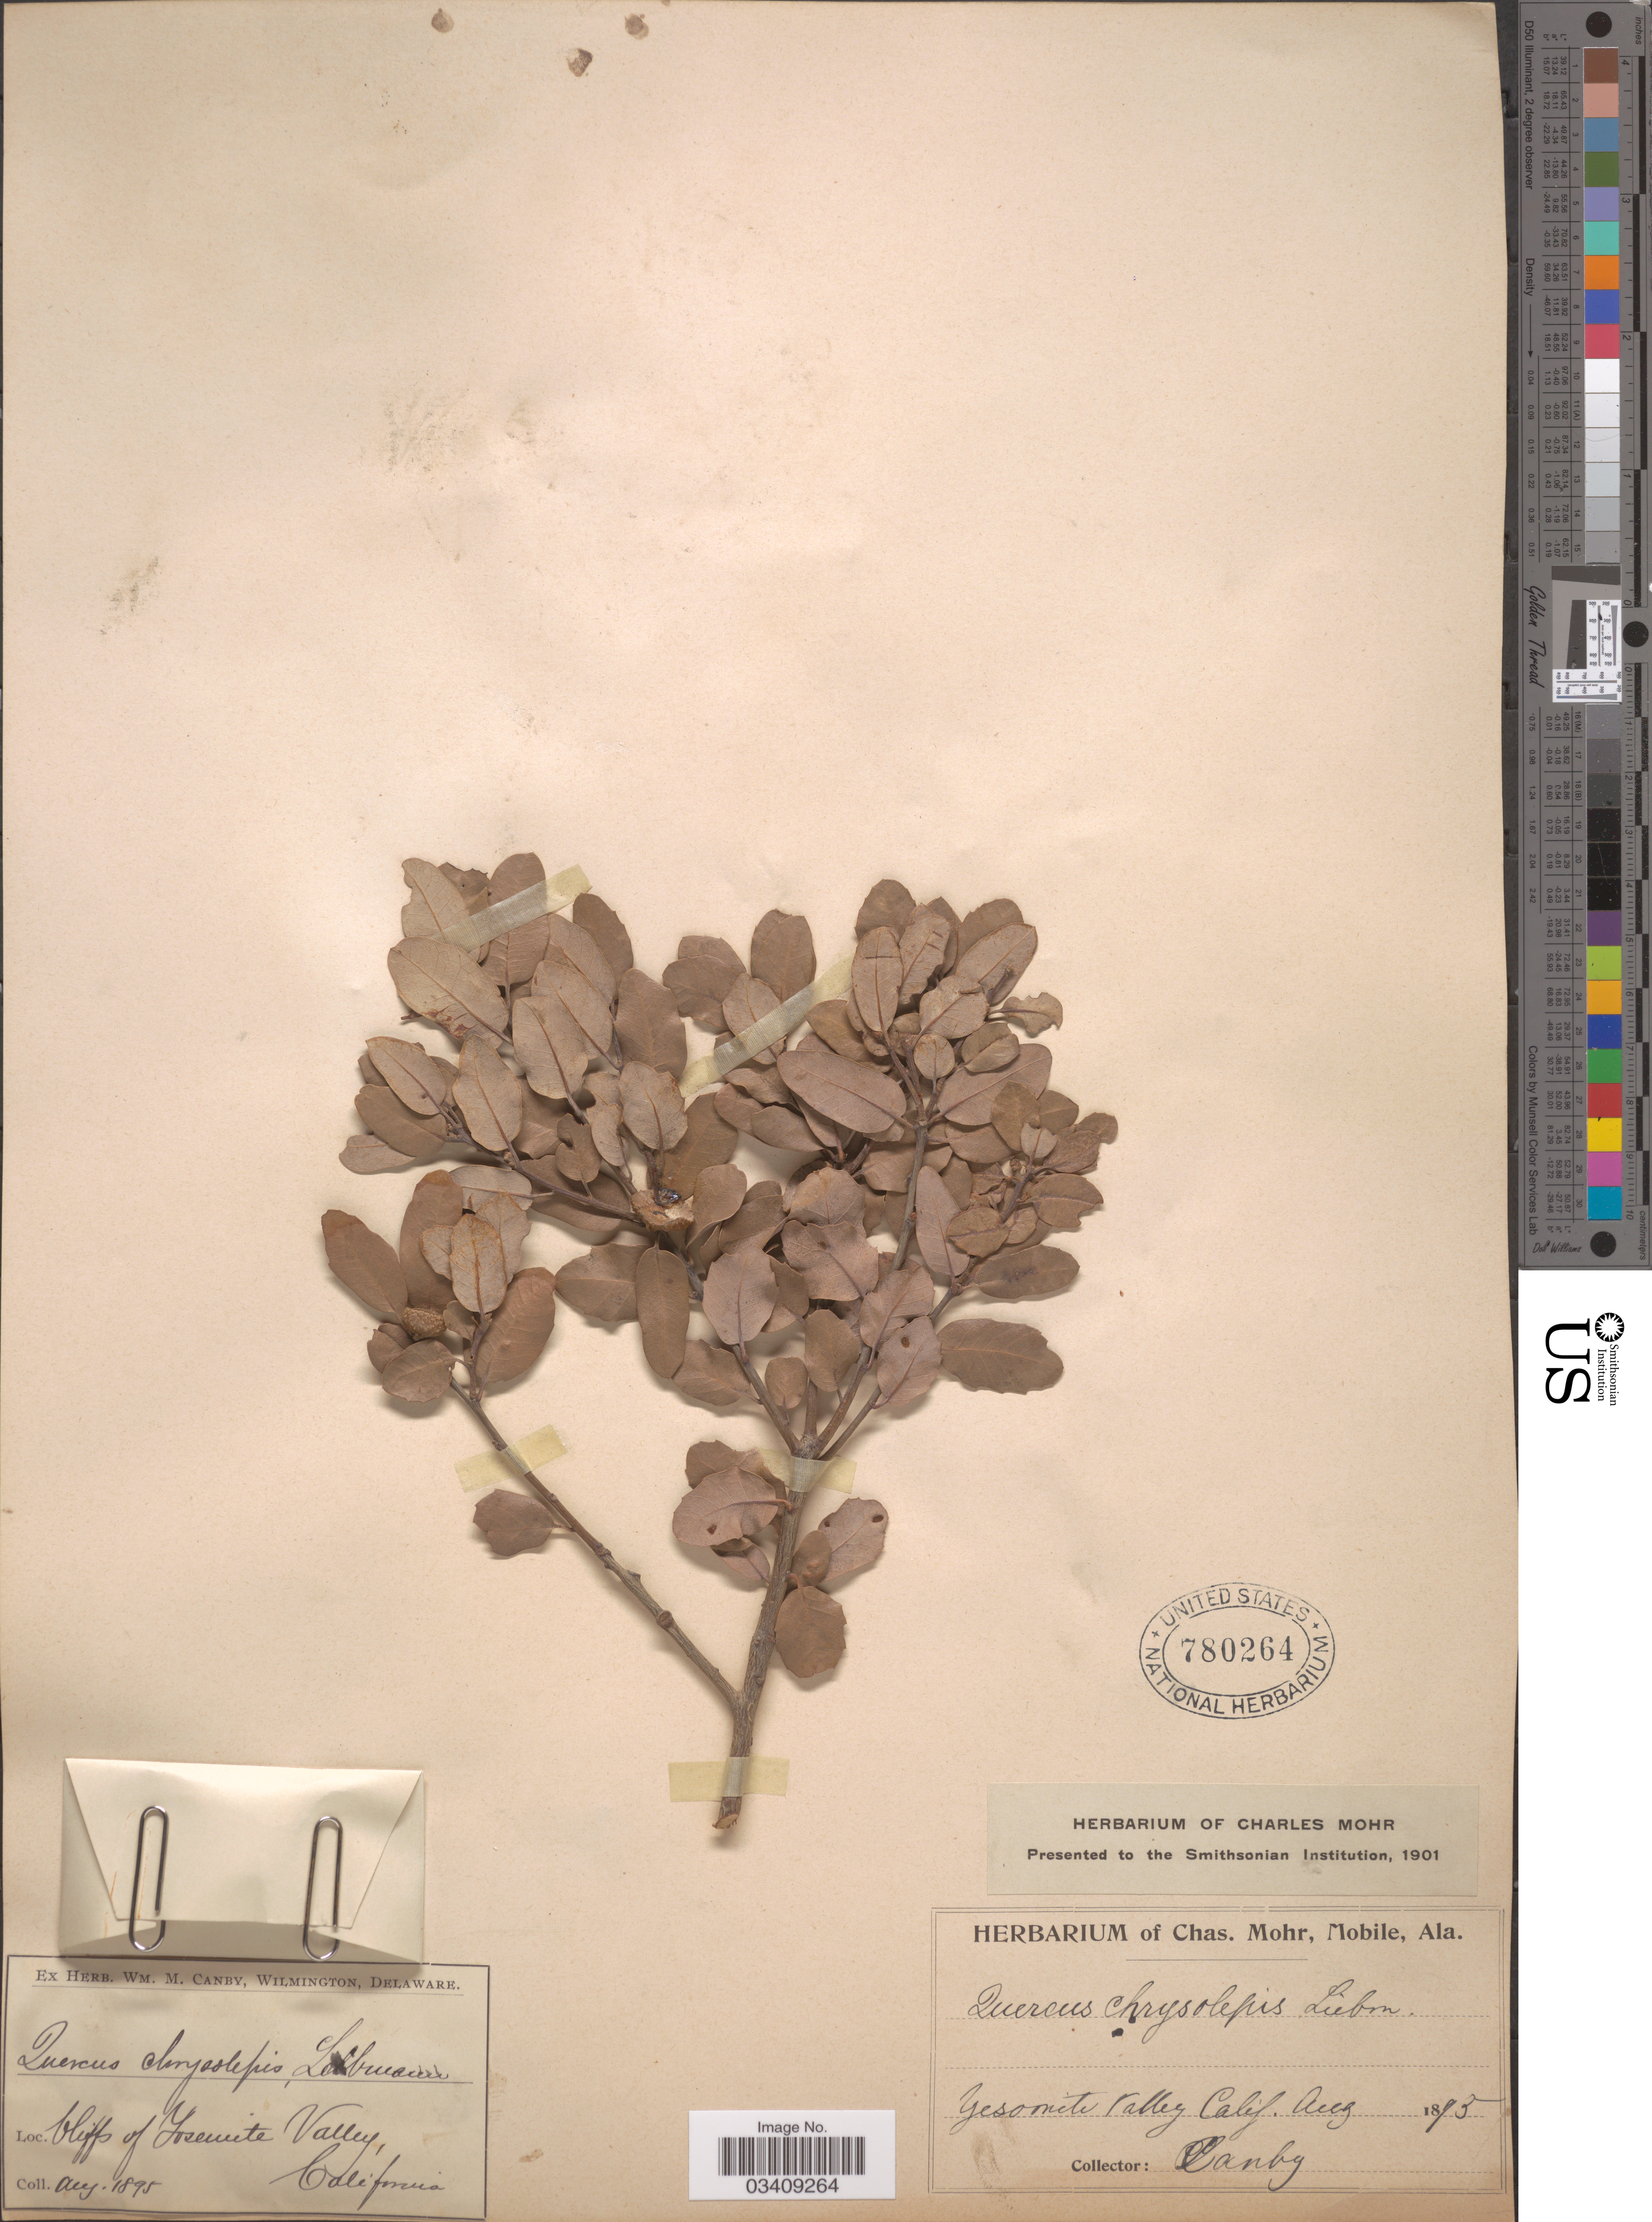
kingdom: Plantae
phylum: Tracheophyta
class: Magnoliopsida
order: Fagales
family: Fagaceae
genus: Quercus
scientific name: Quercus aaata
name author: C.H. Müll.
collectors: W. M. Canby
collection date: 1895-08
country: United States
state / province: California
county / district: Mariposa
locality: Cliffs of Yosemite Valley.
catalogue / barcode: US 780264